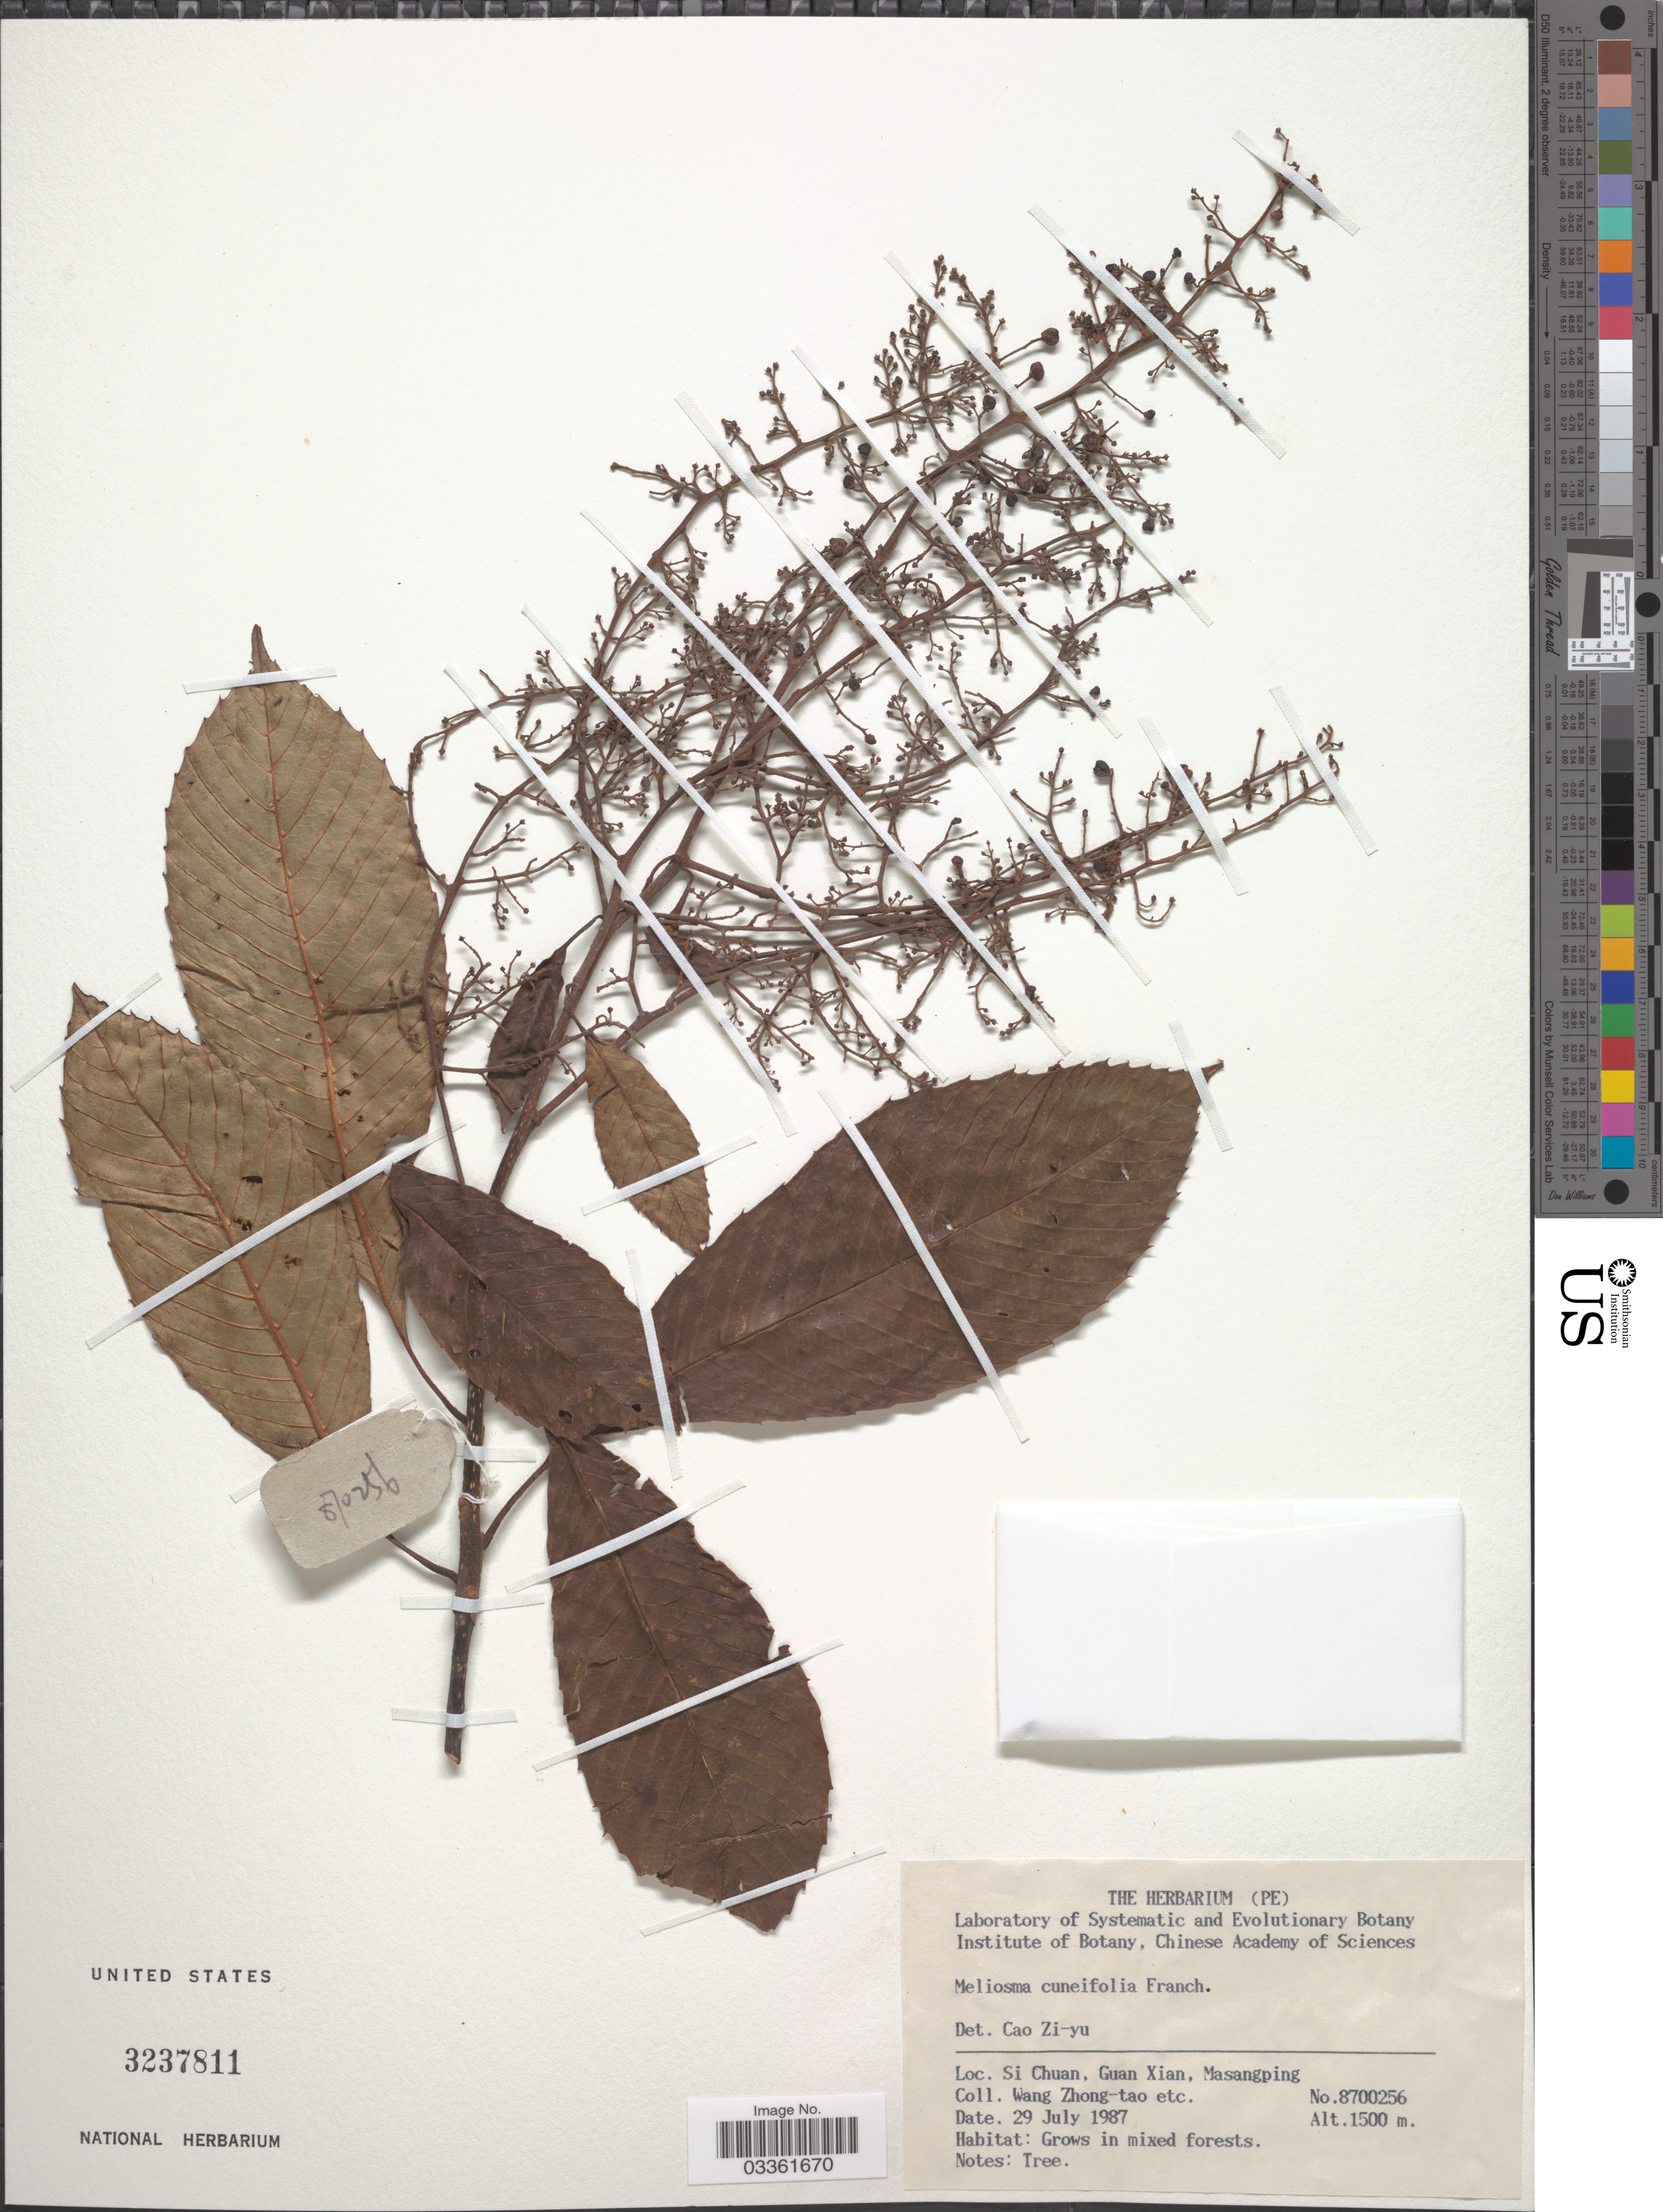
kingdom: Plantae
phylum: Tracheophyta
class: Magnoliopsida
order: Proteales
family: Sabiaceae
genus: Meliosma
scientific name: Meliosma cuneifolia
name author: Franch.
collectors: W. Zhong-Tao & et al.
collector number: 8700256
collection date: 1987-07-29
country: China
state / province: Sichuan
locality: Si Chuan, Guan Xian, Masangping.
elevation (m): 1500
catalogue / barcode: US 3237811